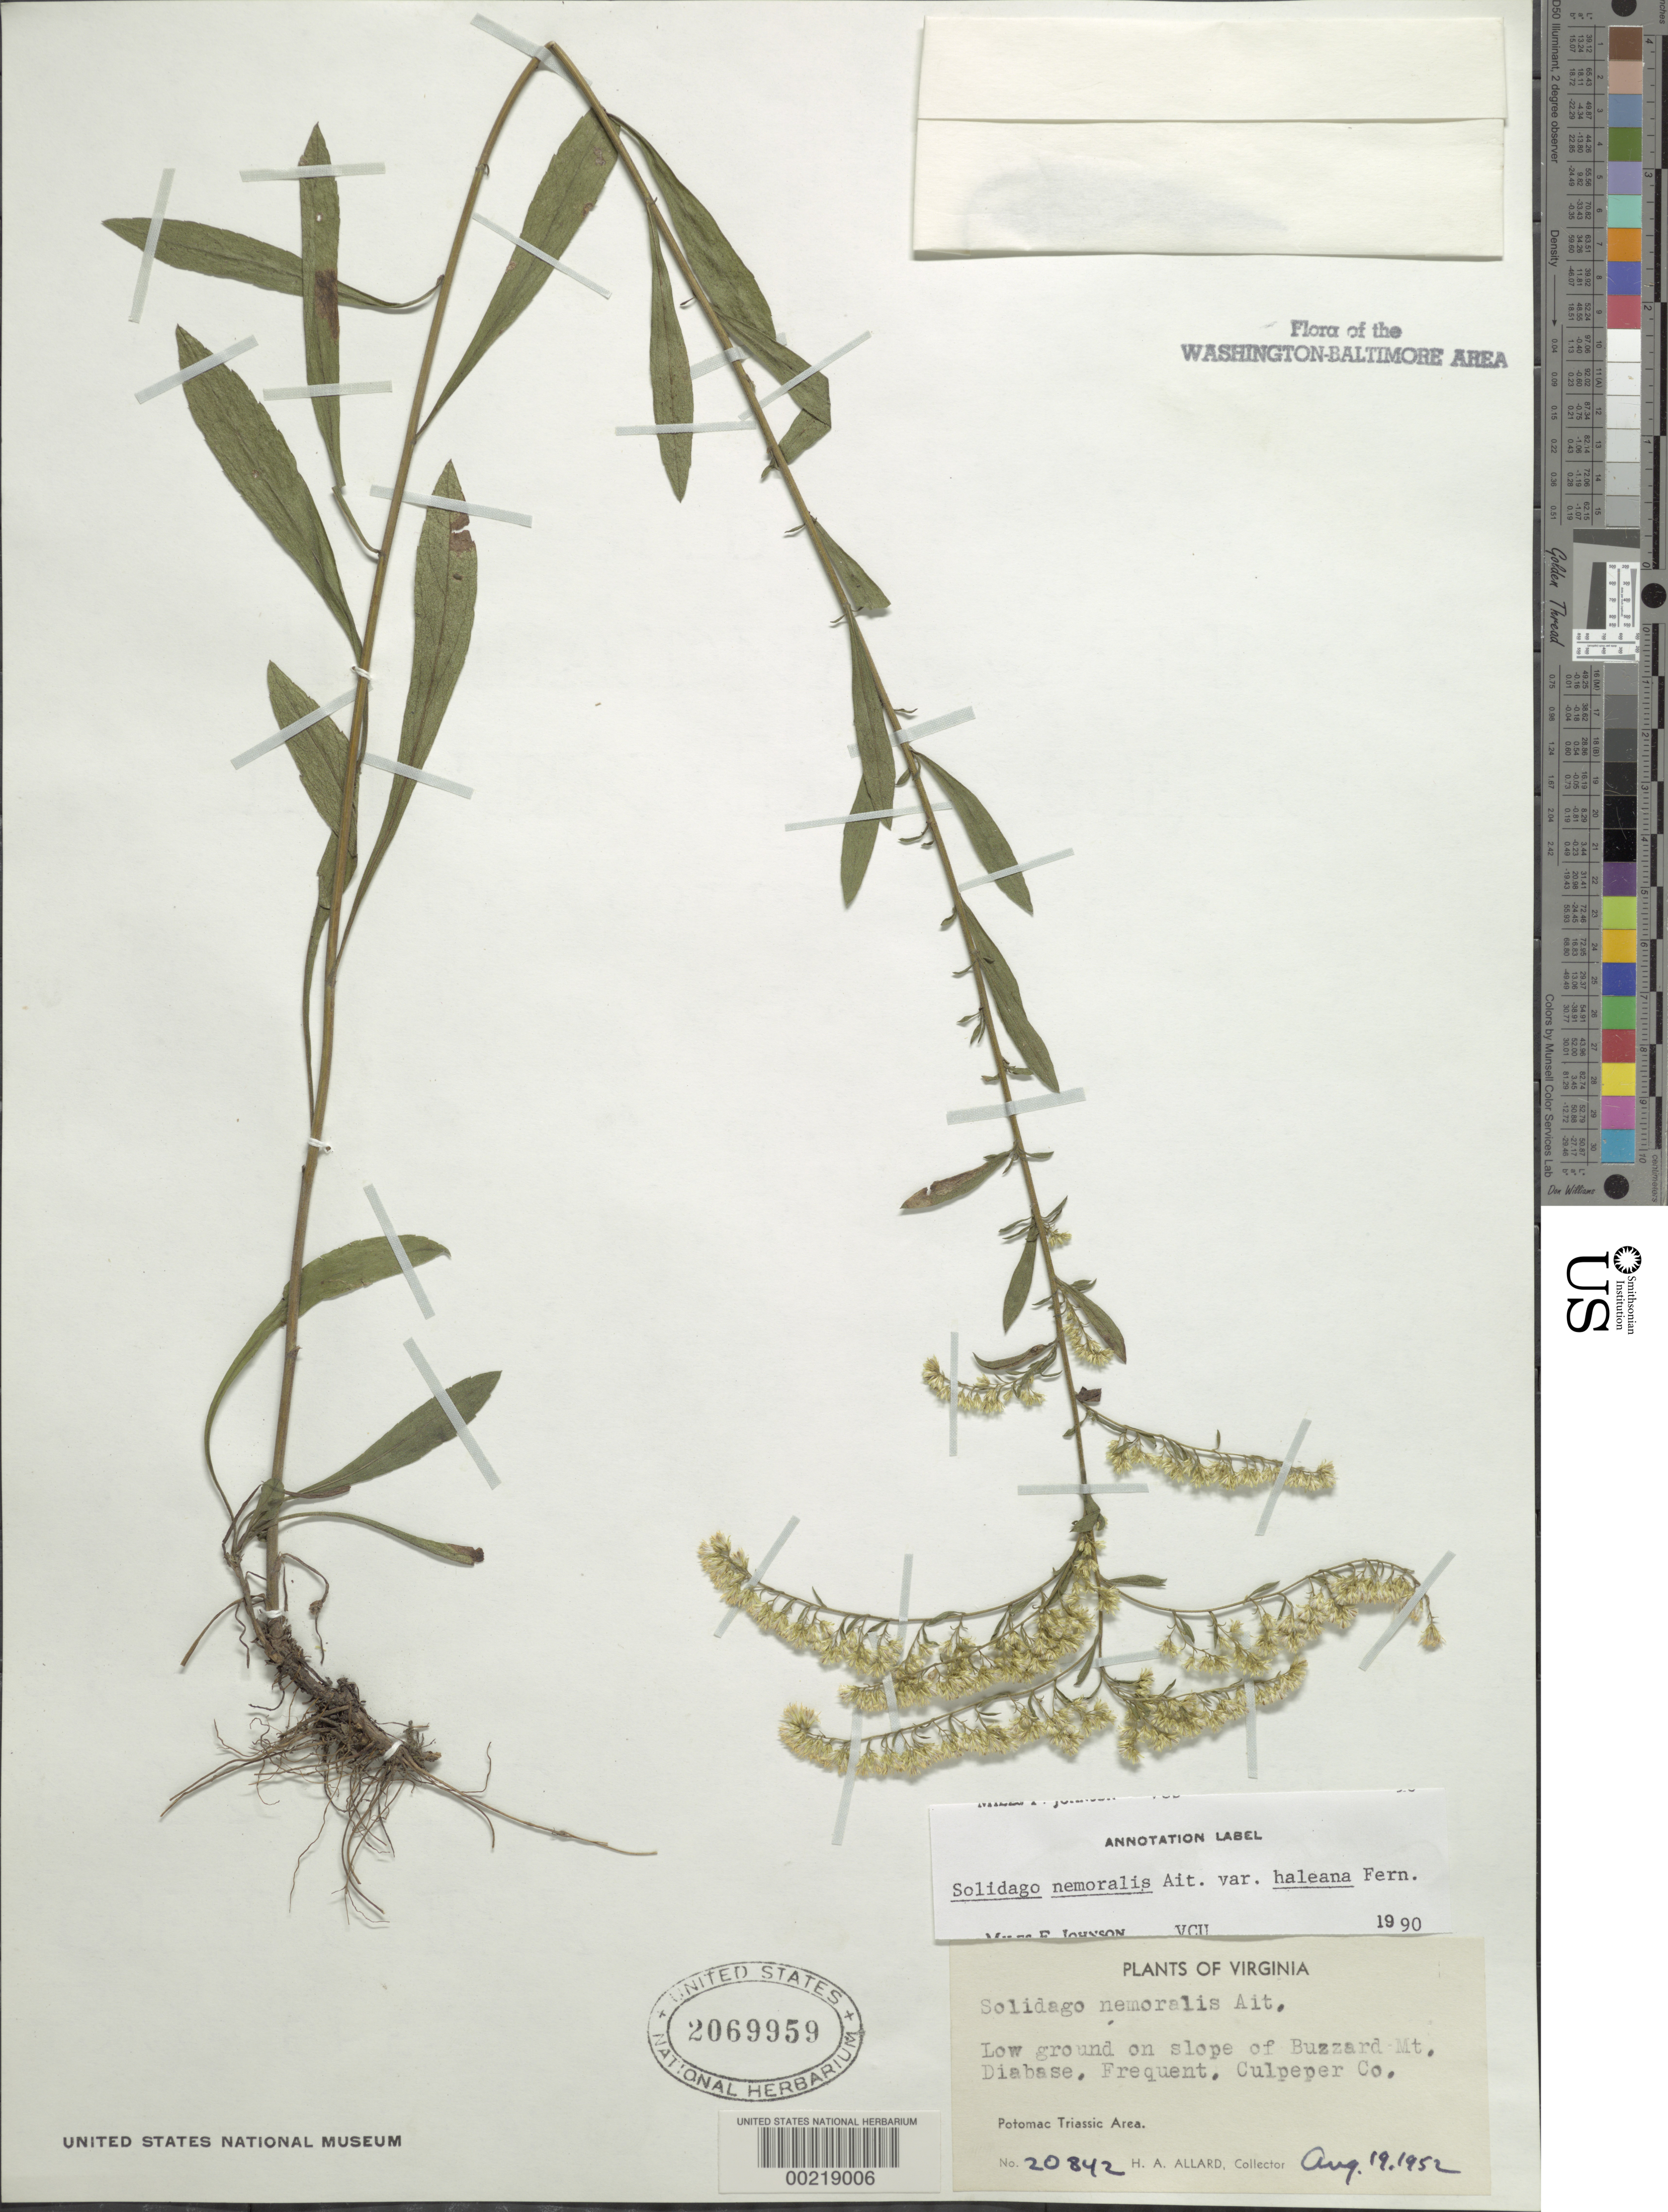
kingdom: Plantae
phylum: Tracheophyta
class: Magnoliopsida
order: Asterales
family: Asteraceae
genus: Solidago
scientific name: Solidago nemoralis var. haleana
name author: Aiton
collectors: H. A. Allard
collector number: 20842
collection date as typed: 19 Aug 1952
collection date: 1952-08-19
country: United States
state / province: Virginia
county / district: Culpeper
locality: Buzzard Mountain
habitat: Low ground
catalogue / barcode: US 2069959